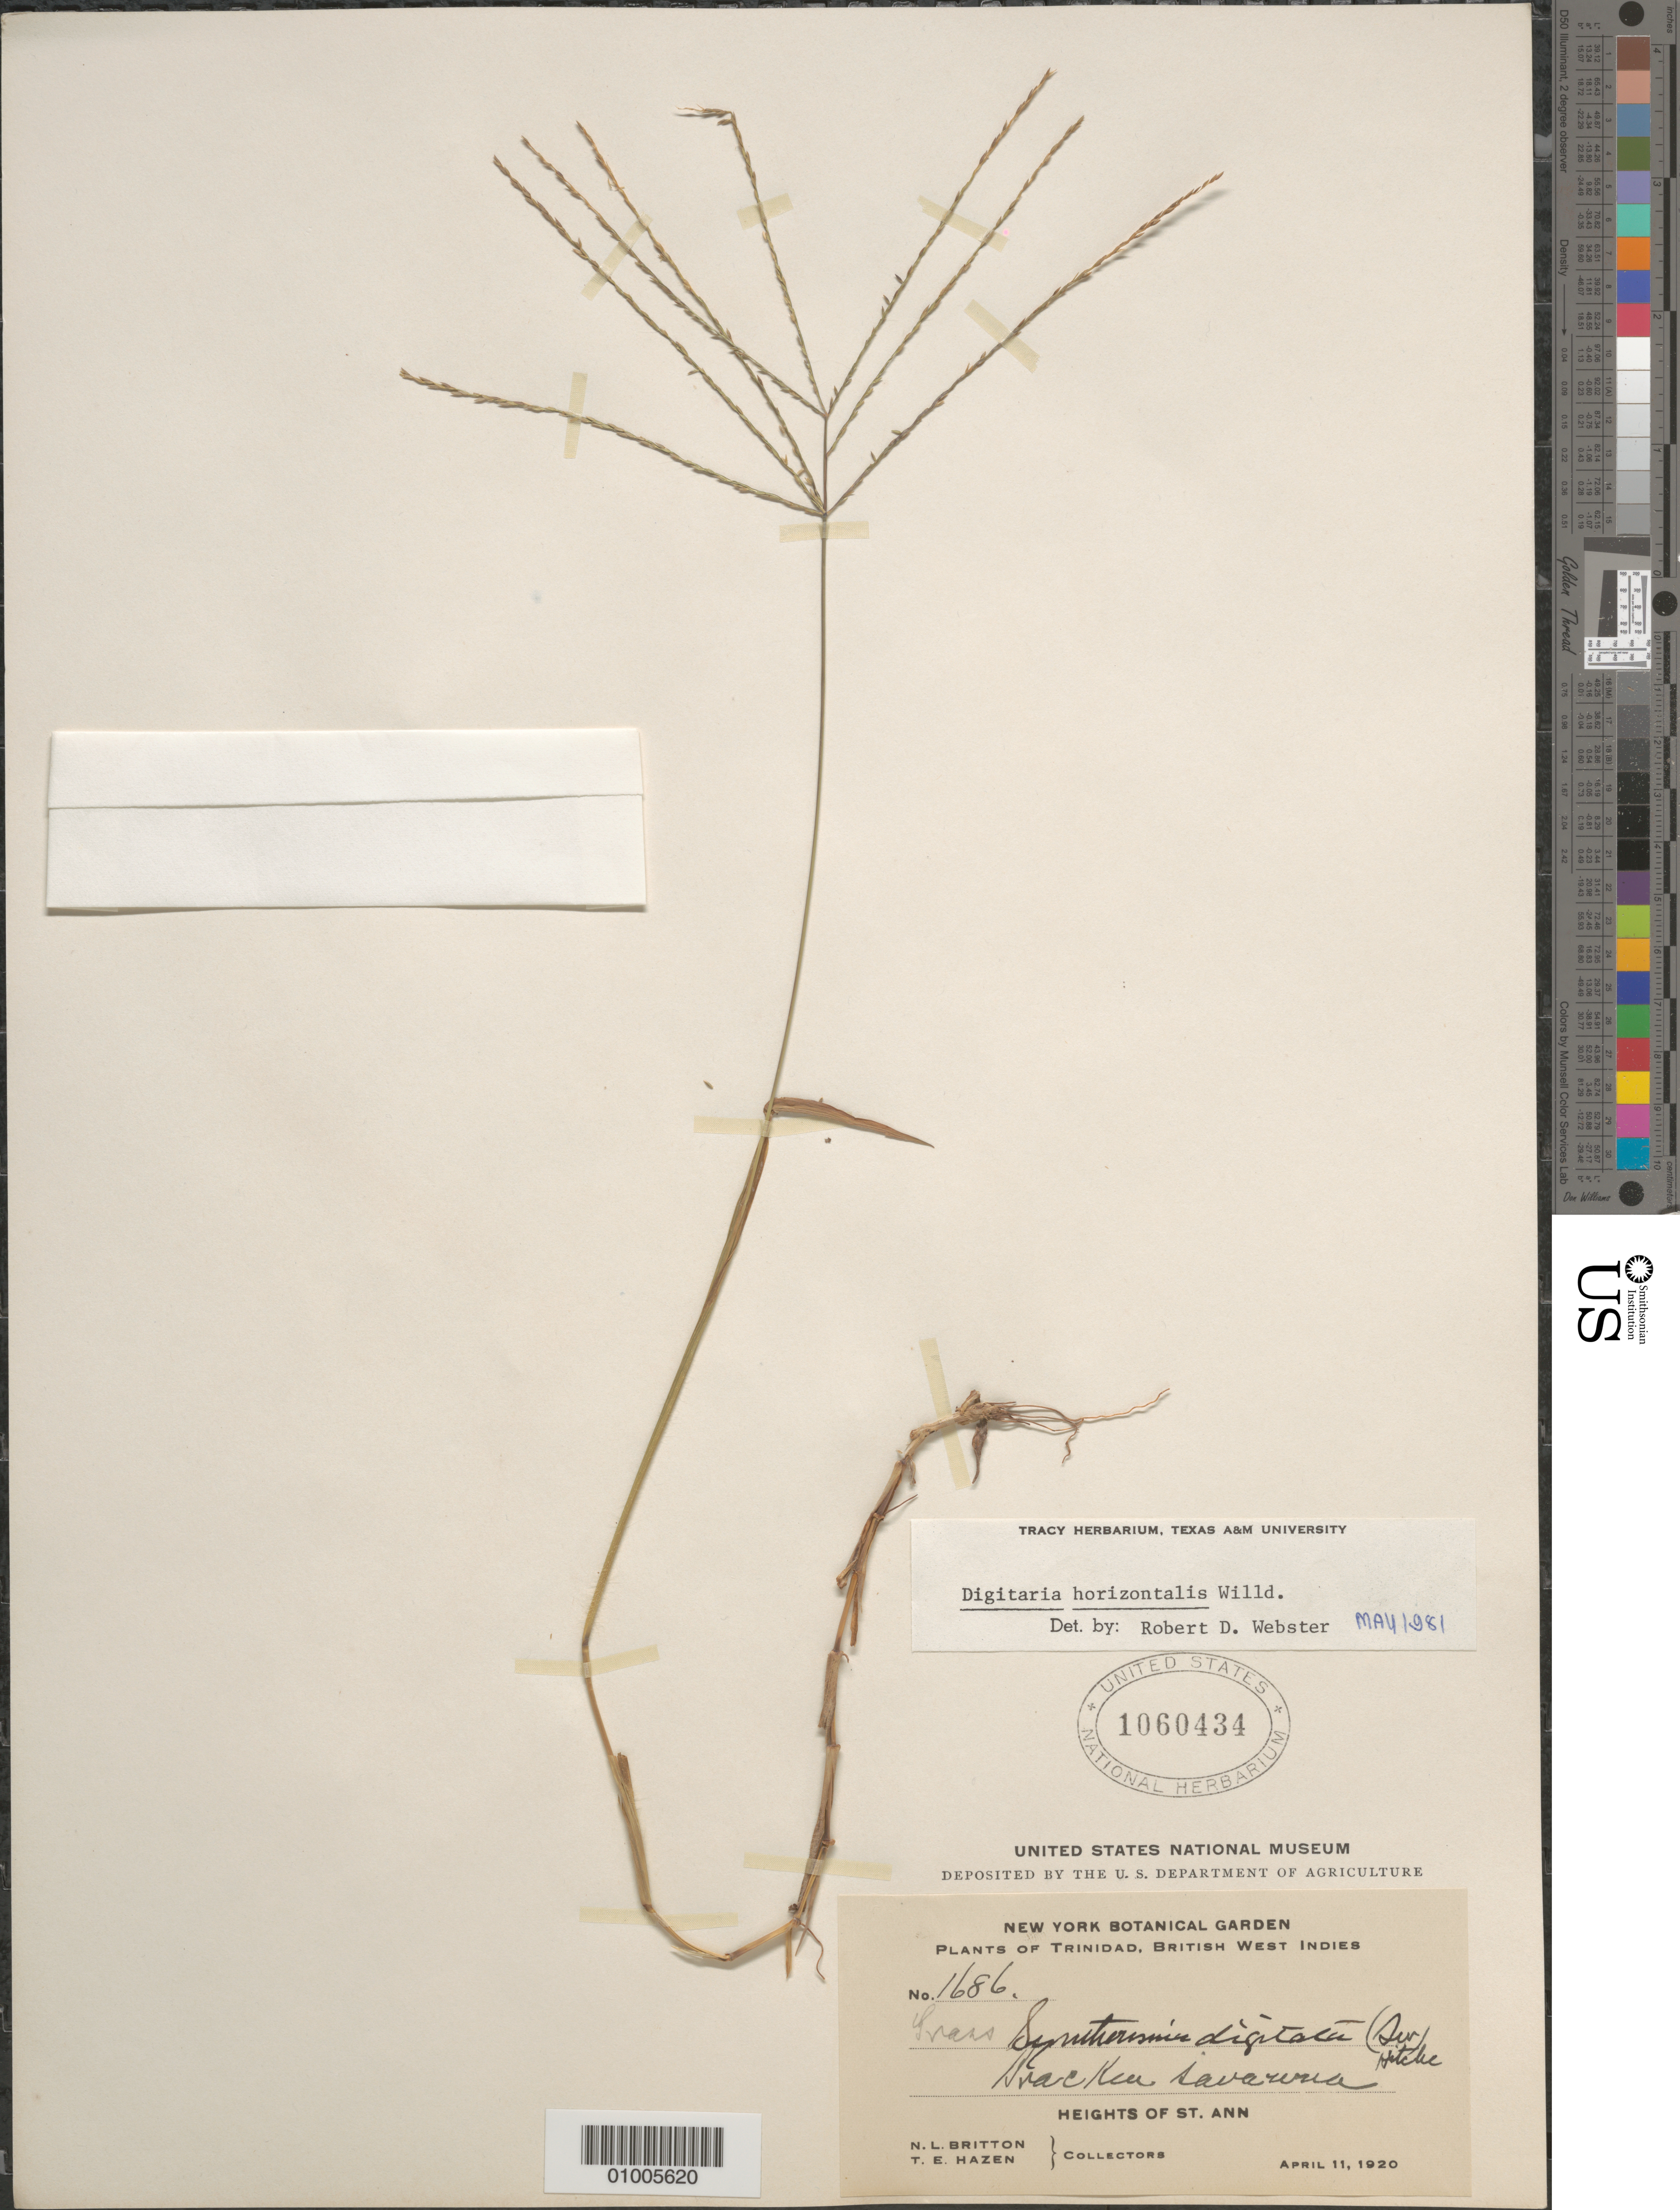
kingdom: Plantae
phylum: Tracheophyta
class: Liliopsida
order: Poales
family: Poaceae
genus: Digitaria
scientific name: Digitaria horizontalis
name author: Willd.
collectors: N. Britton & T. E. Hazen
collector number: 1686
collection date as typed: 11 Apr 1920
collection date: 1920-04-11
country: Trinidad and Tobago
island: Trinidad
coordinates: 0 N, 0 E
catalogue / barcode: US 1060434